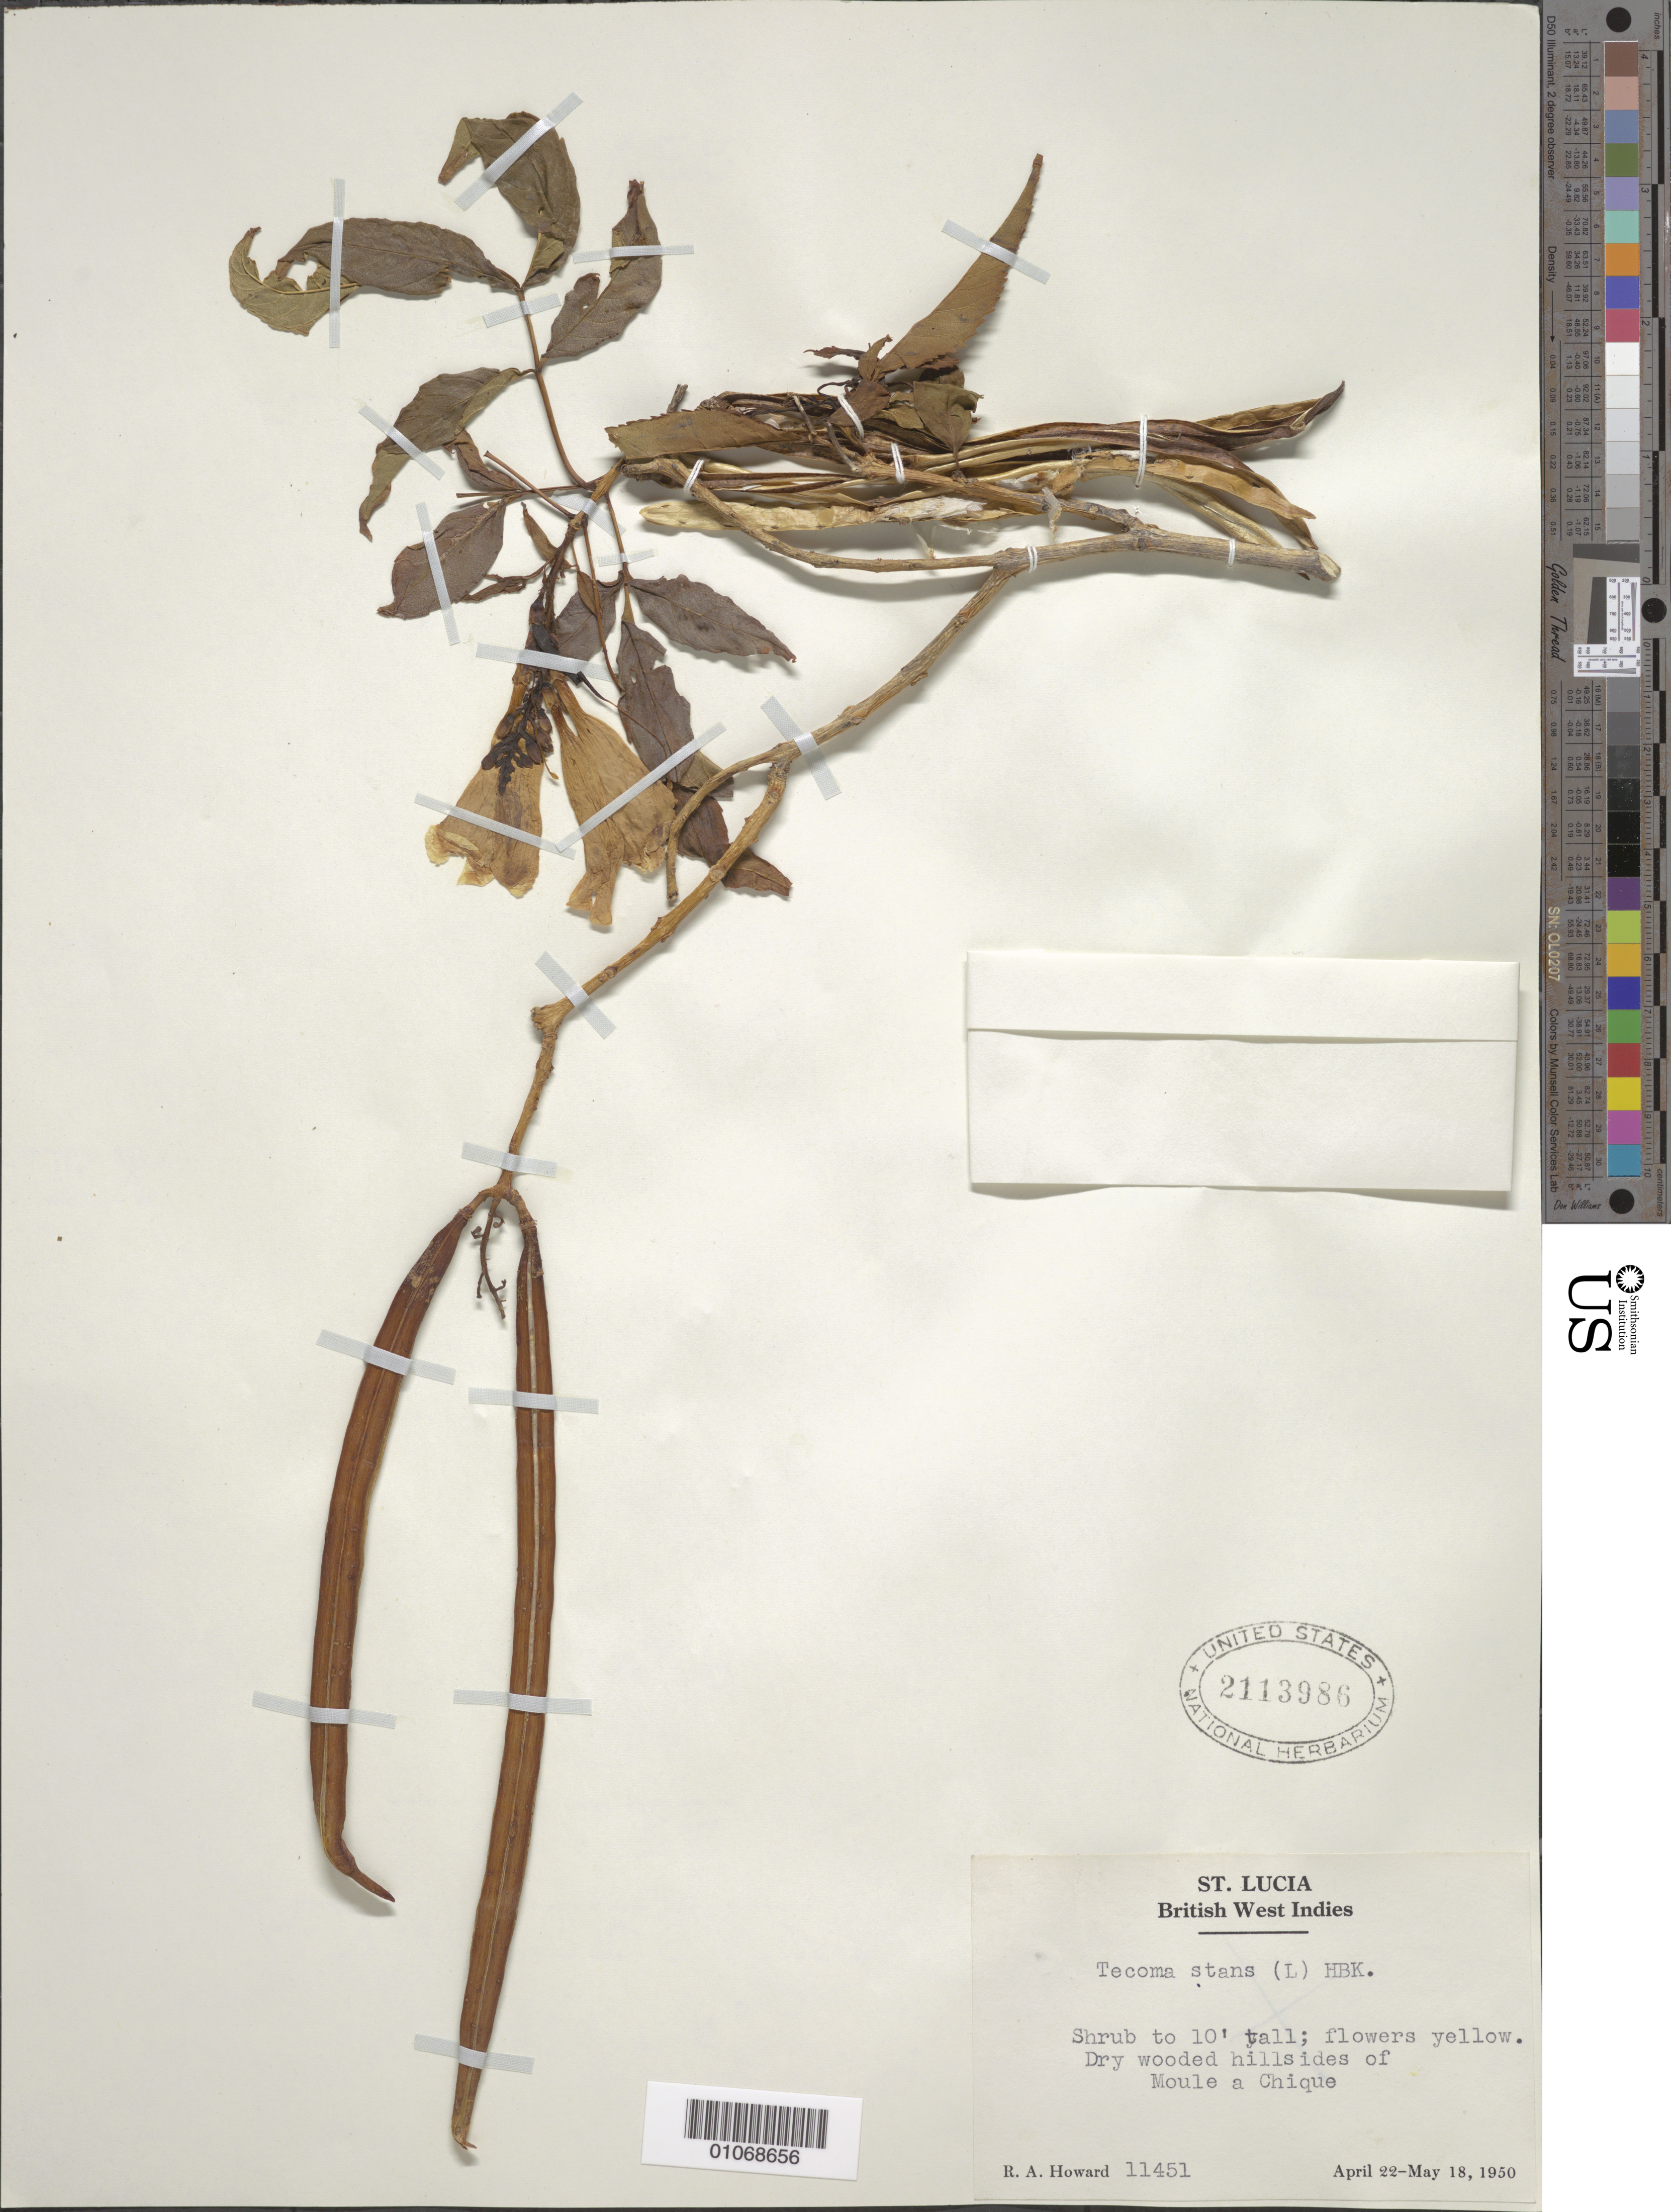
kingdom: Plantae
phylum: Tracheophyta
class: Magnoliopsida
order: Lamiales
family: Bignoniaceae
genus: Tecoma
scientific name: Tecoma stans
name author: (L.) Juss. ex Kunth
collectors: R. A. Howard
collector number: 11451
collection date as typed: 22 Apr 1950 to 18 May 1950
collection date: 1950-04-22/1950-05-18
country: St. Lucia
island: St. Lucia I.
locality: Dry wooded hillside of Moule a Chique.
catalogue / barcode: US 2113986